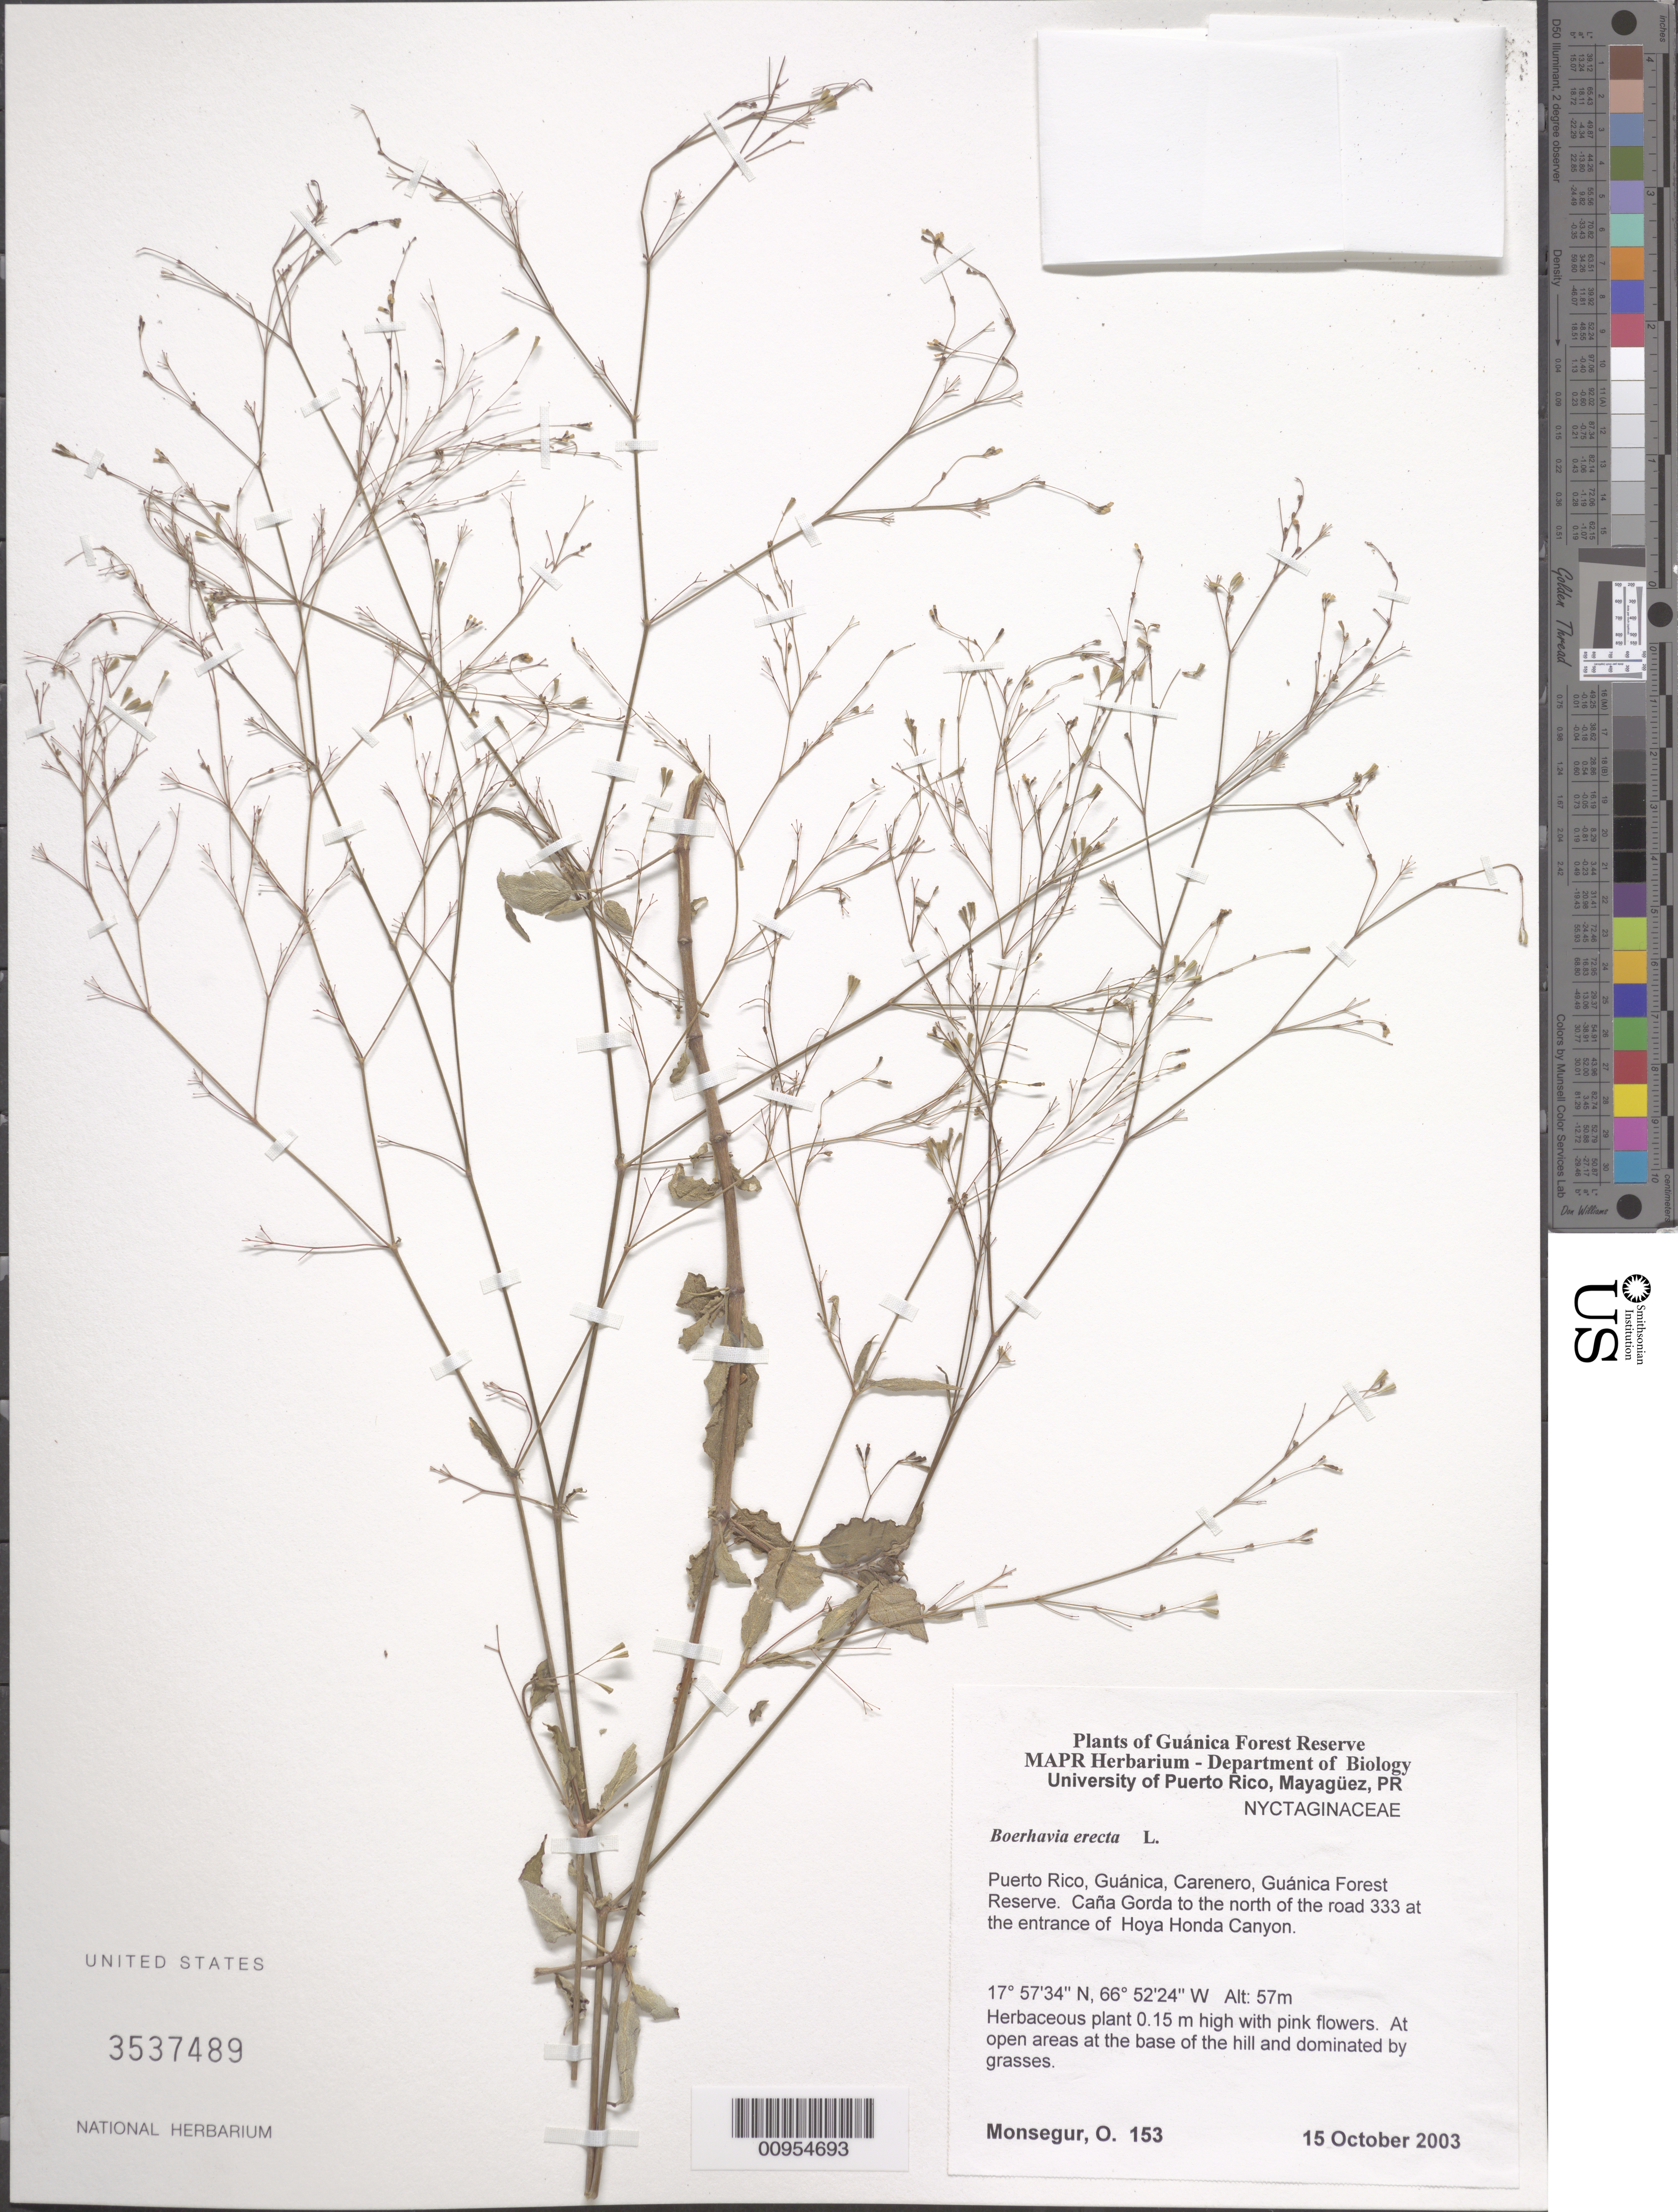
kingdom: Plantae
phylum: Tracheophyta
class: Magnoliopsida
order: Caryophyllales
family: Nyctaginaceae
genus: Boerhavia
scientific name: Boerhavia erecta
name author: L.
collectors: O. Monsegur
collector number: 153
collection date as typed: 15 Oct 2003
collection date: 2003-10-15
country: Puerto Rico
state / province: Guánica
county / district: Carenero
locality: Guánica Forest Reserve. Caña Gorda to the north of the road 333 at the entrance of Hoya Honda Canyon.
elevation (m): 57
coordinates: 17.57335, 66.52239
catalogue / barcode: US 3537489